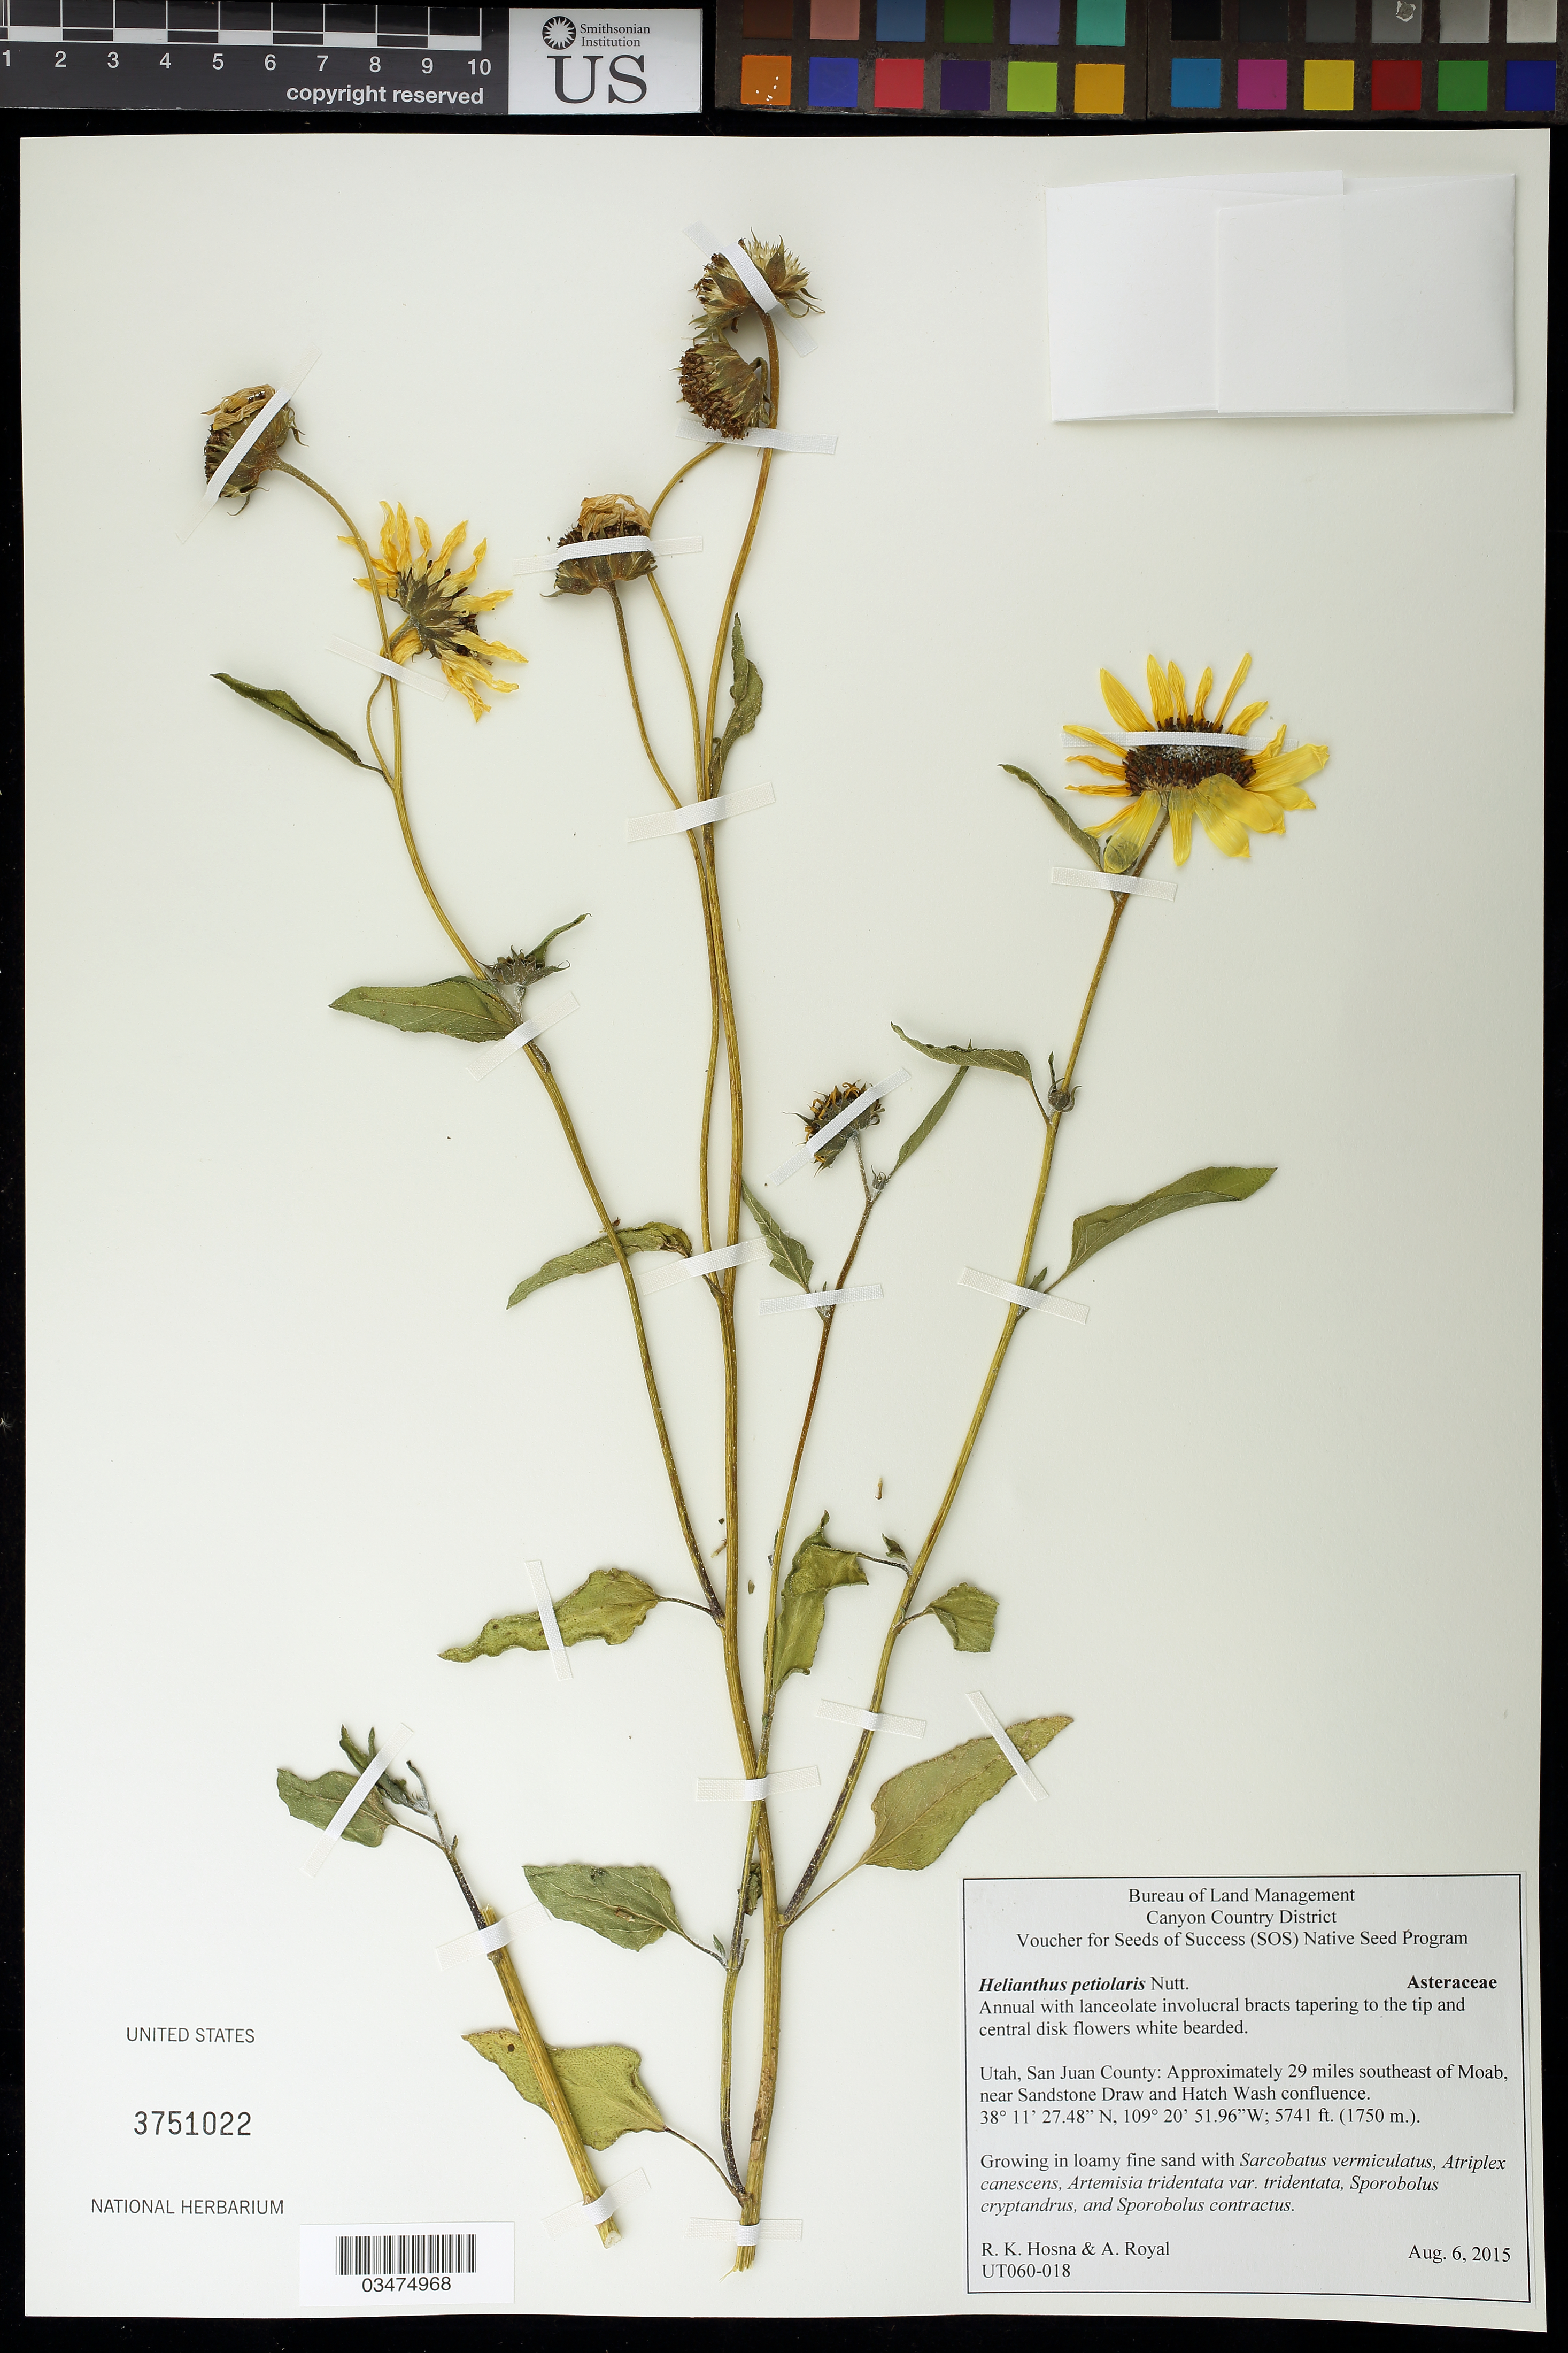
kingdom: Plantae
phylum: Tracheophyta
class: Magnoliopsida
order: Asterales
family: Asteraceae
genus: Helianthus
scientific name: Helianthus petiolaris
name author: Nutt.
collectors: R. Hosna & A. Royal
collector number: UT060-018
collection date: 2015-08-06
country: United States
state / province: Utah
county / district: San Juan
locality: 29 mi. SE of Moab, near Sandstone Draw and Hatch Wash confluence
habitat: Loamy fine sand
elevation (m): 1750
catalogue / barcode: US 3751022